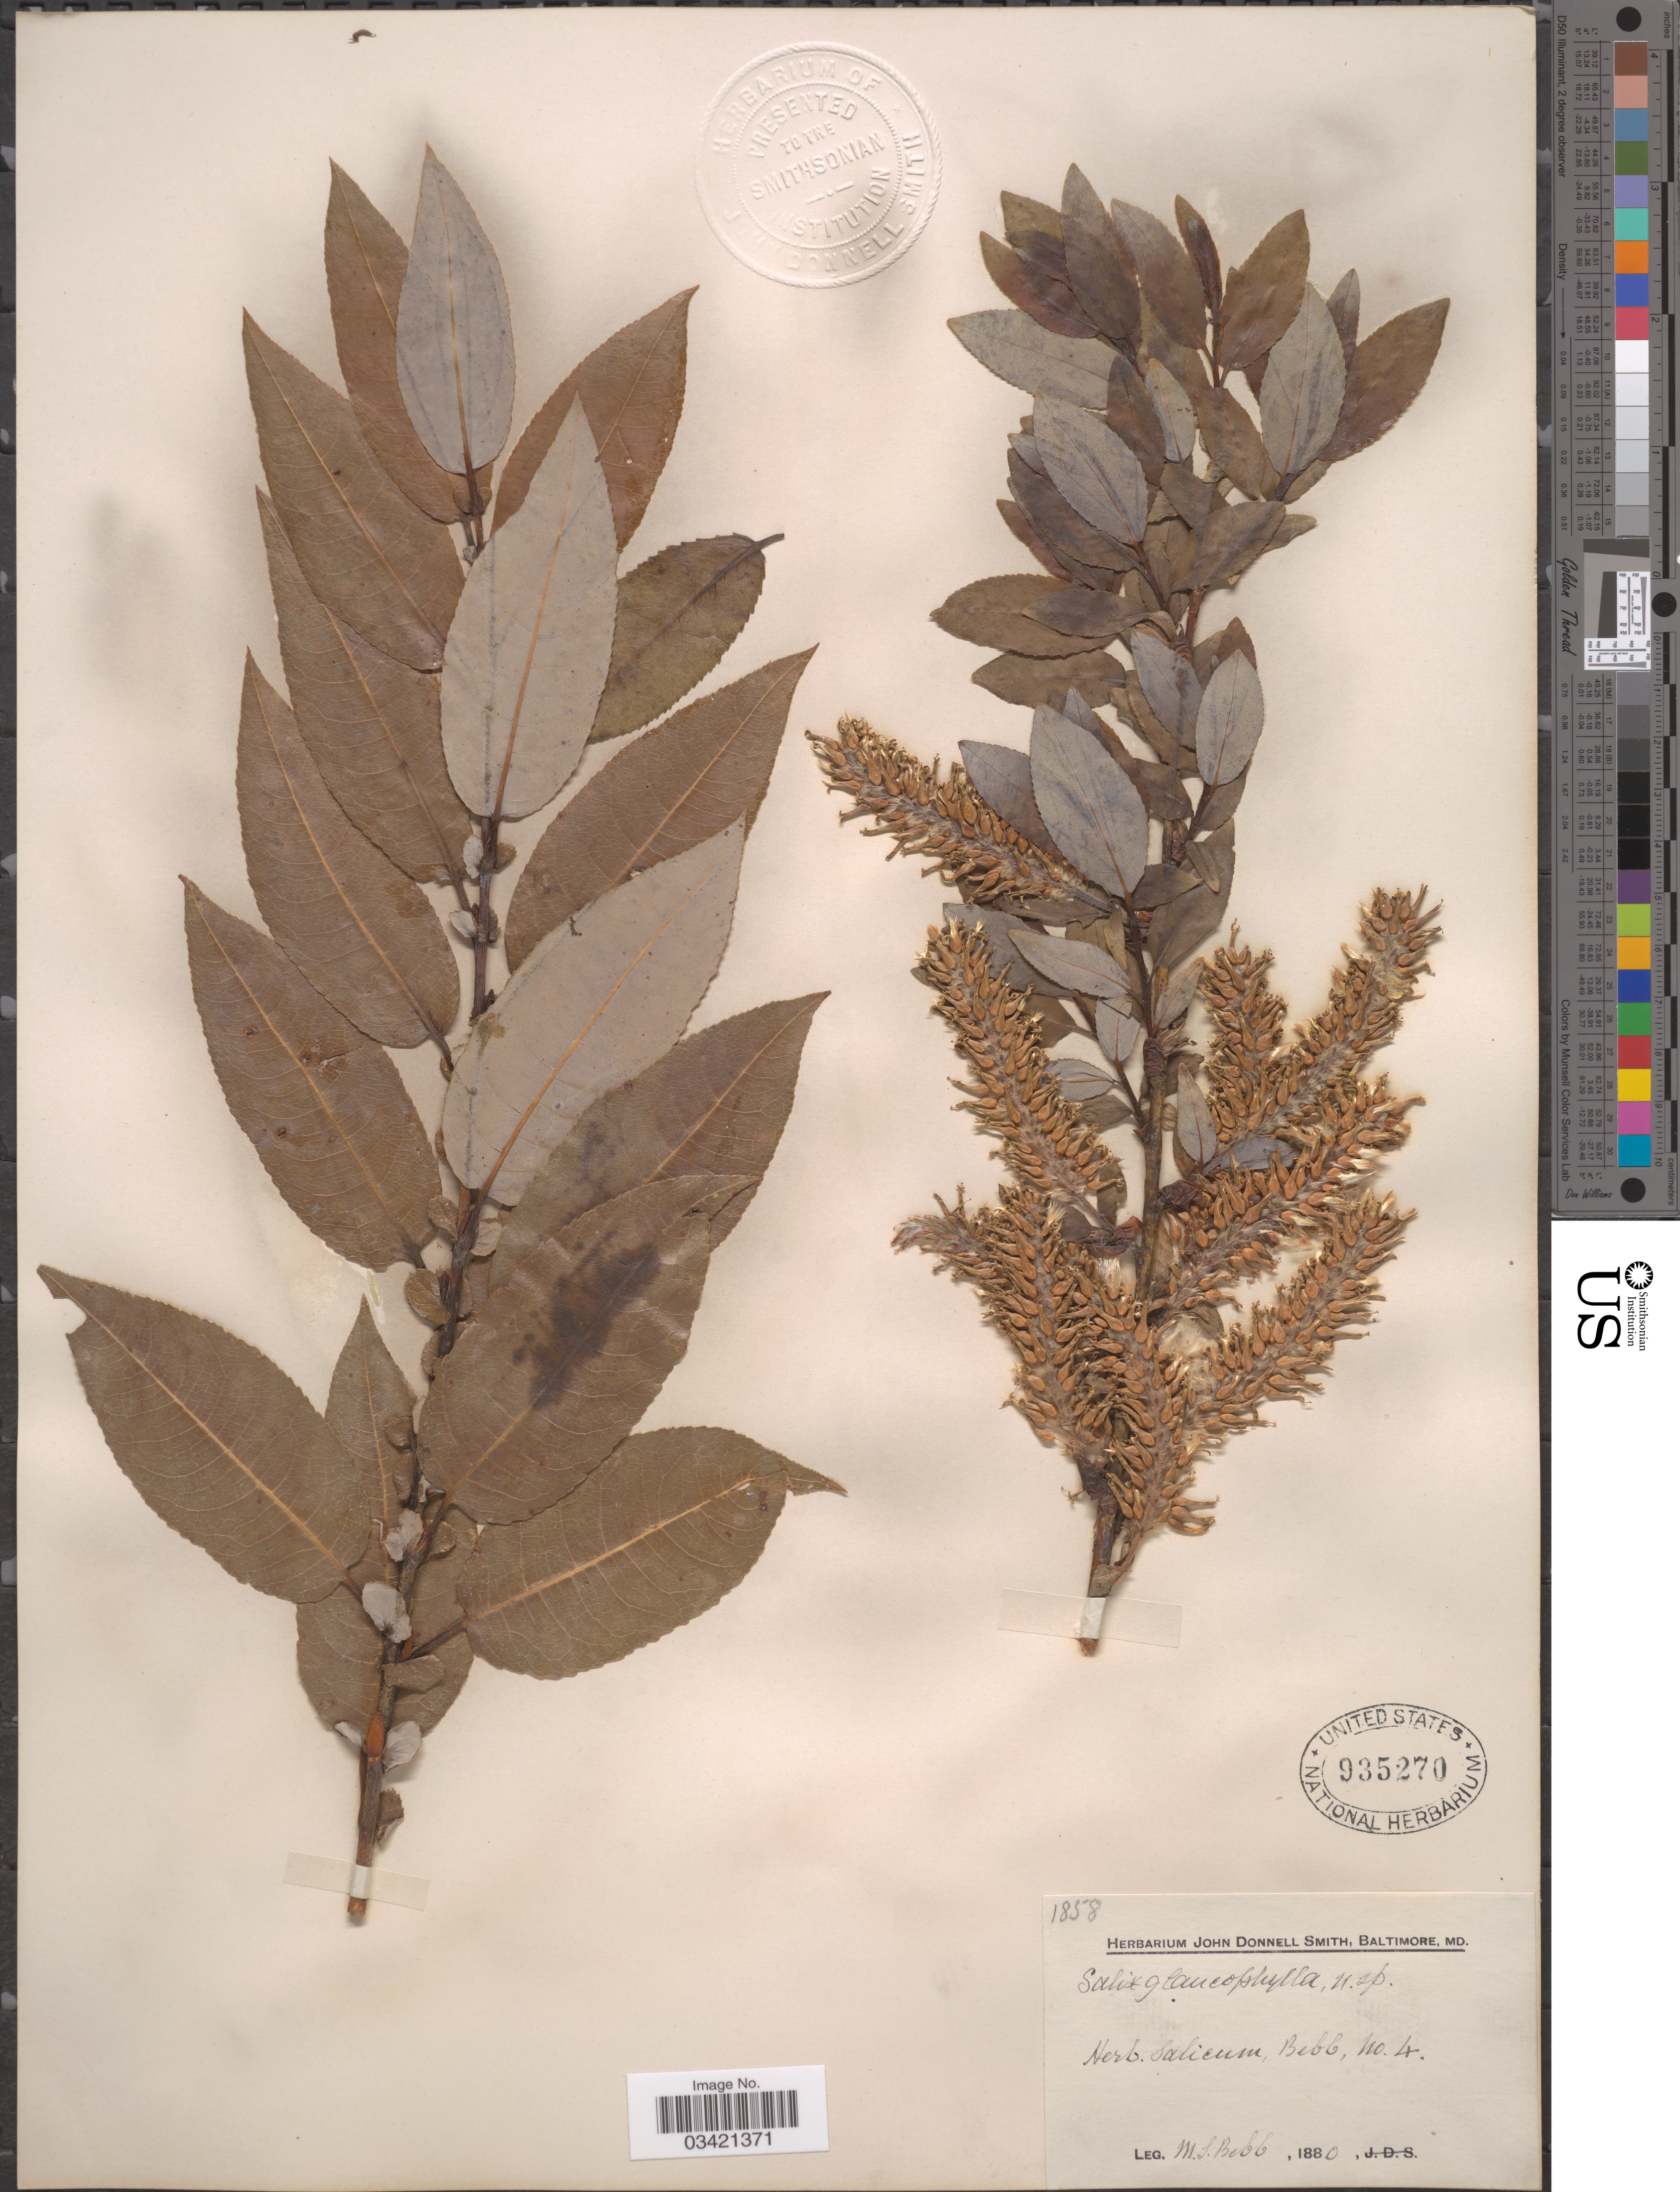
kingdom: Plantae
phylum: Tracheophyta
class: Magnoliopsida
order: Malpighiales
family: Salicaceae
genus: Salix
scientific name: Salix glaucophylla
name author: Andersson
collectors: M. Bebb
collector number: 1858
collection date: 1880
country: United States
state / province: Maryland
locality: Herb. Salicum [unsure placement]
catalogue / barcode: US 935270